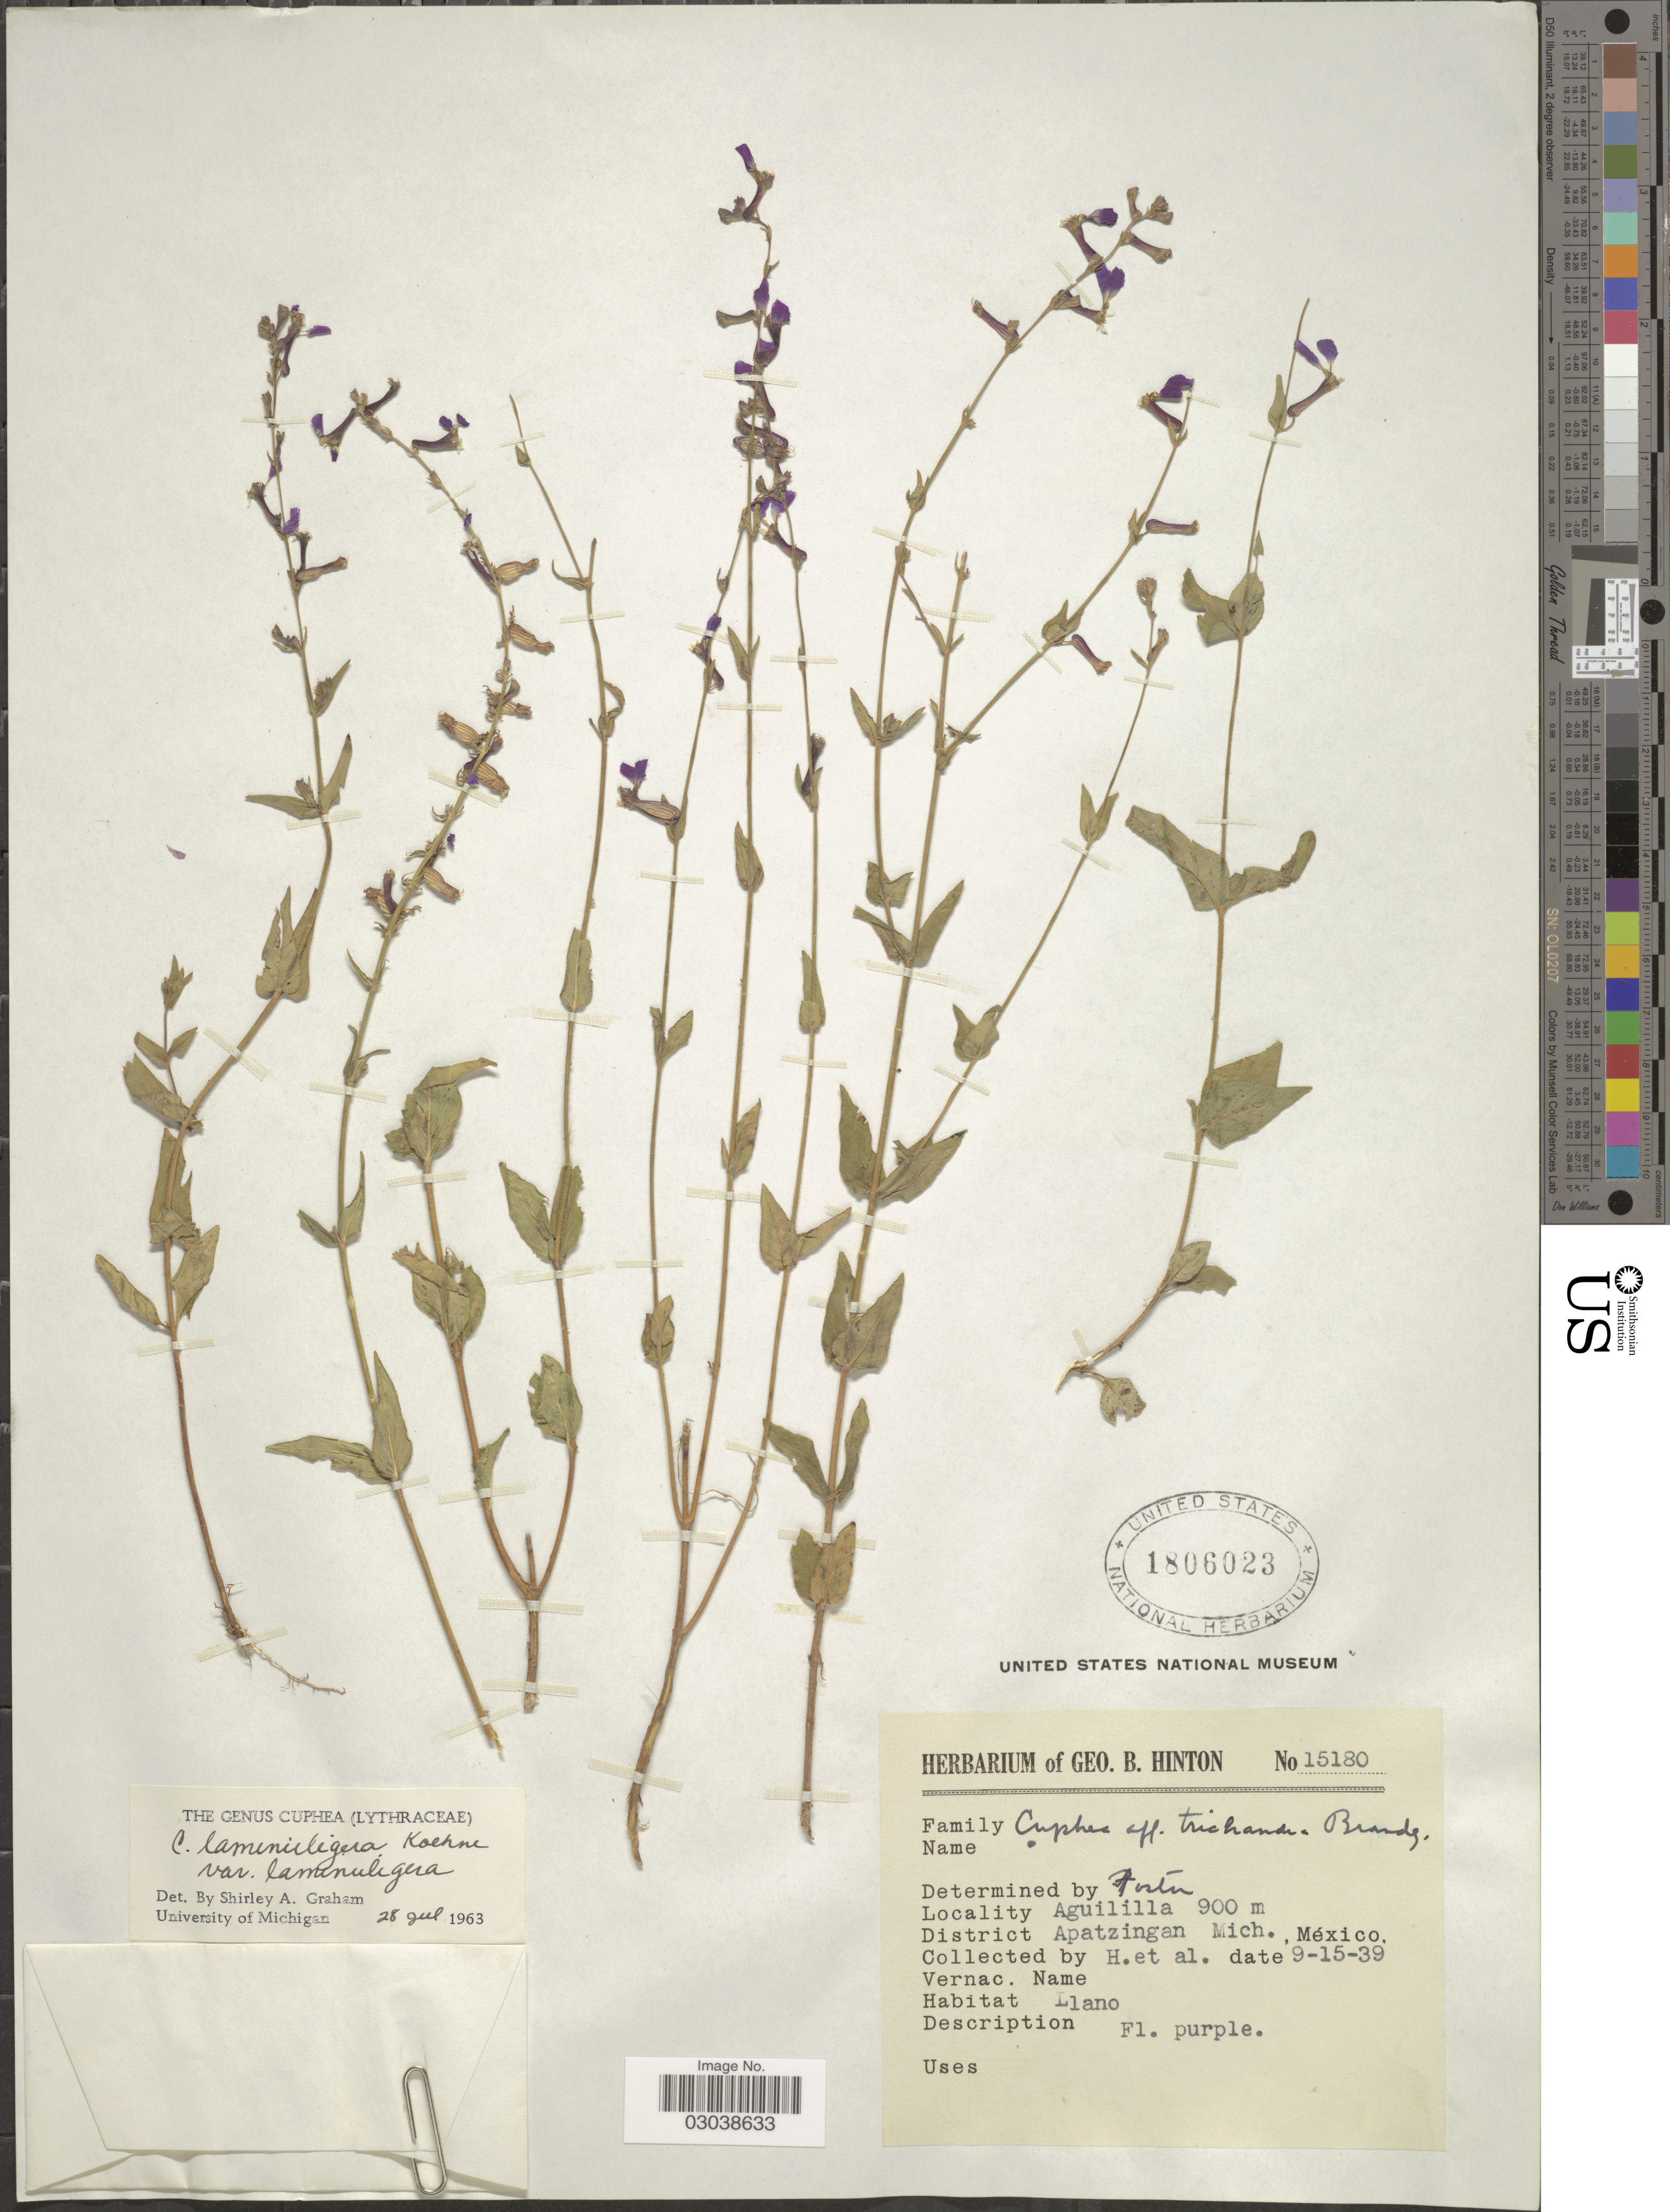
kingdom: Plantae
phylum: Tracheophyta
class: Magnoliopsida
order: Myrtales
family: Lythraceae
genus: Cuphea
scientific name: Cuphea laminuligera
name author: Koehne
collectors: G. B. Hinton & et al.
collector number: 15180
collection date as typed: Transcribed d/m/y: 15/9/39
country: Mexico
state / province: Michoacán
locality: Aguililla, District Apatzingan, Mich.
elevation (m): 900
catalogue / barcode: US 1806023